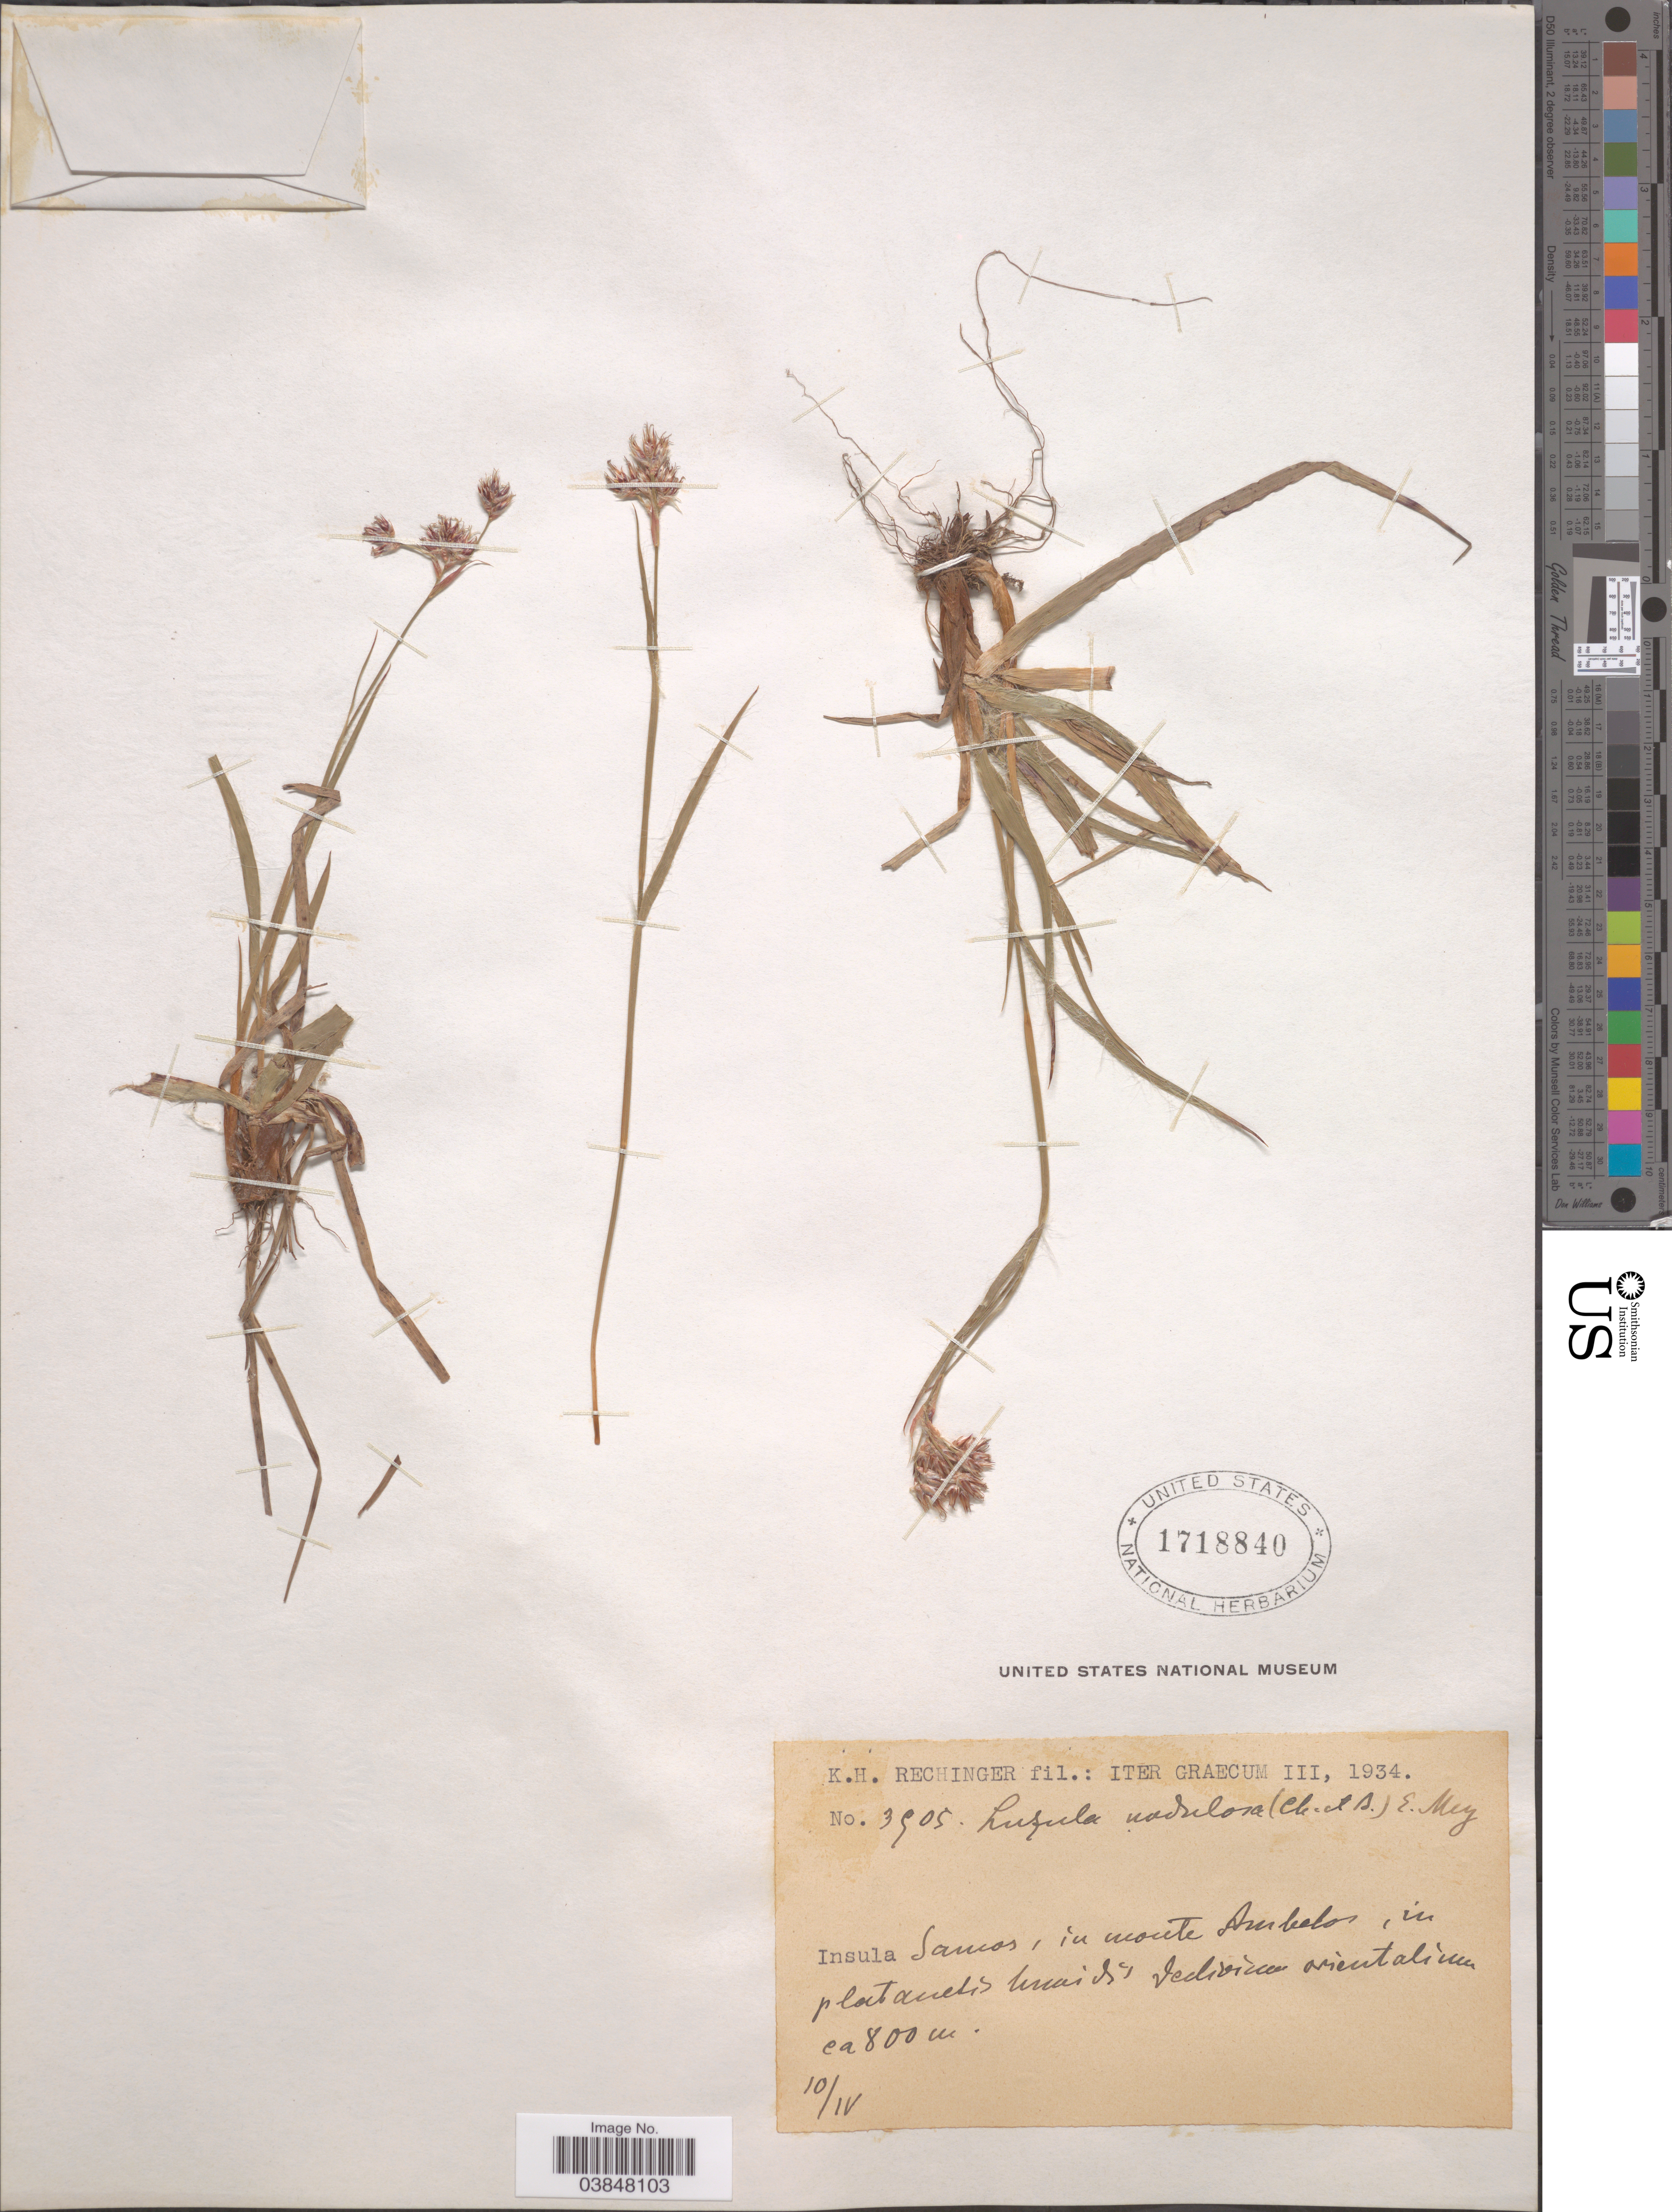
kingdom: Plantae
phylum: Tracheophyta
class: Liliopsida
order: Poales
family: Juncaceae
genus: Luzula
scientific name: Luzula nodulosa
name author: E. Mey.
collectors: K. H. Rechinger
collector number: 3905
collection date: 1934-04-10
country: Greece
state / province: North Aegean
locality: Insula Samos, in monte Ambelos, in platanetis humidis declivium orientalium.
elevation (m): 800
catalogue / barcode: US 1718840